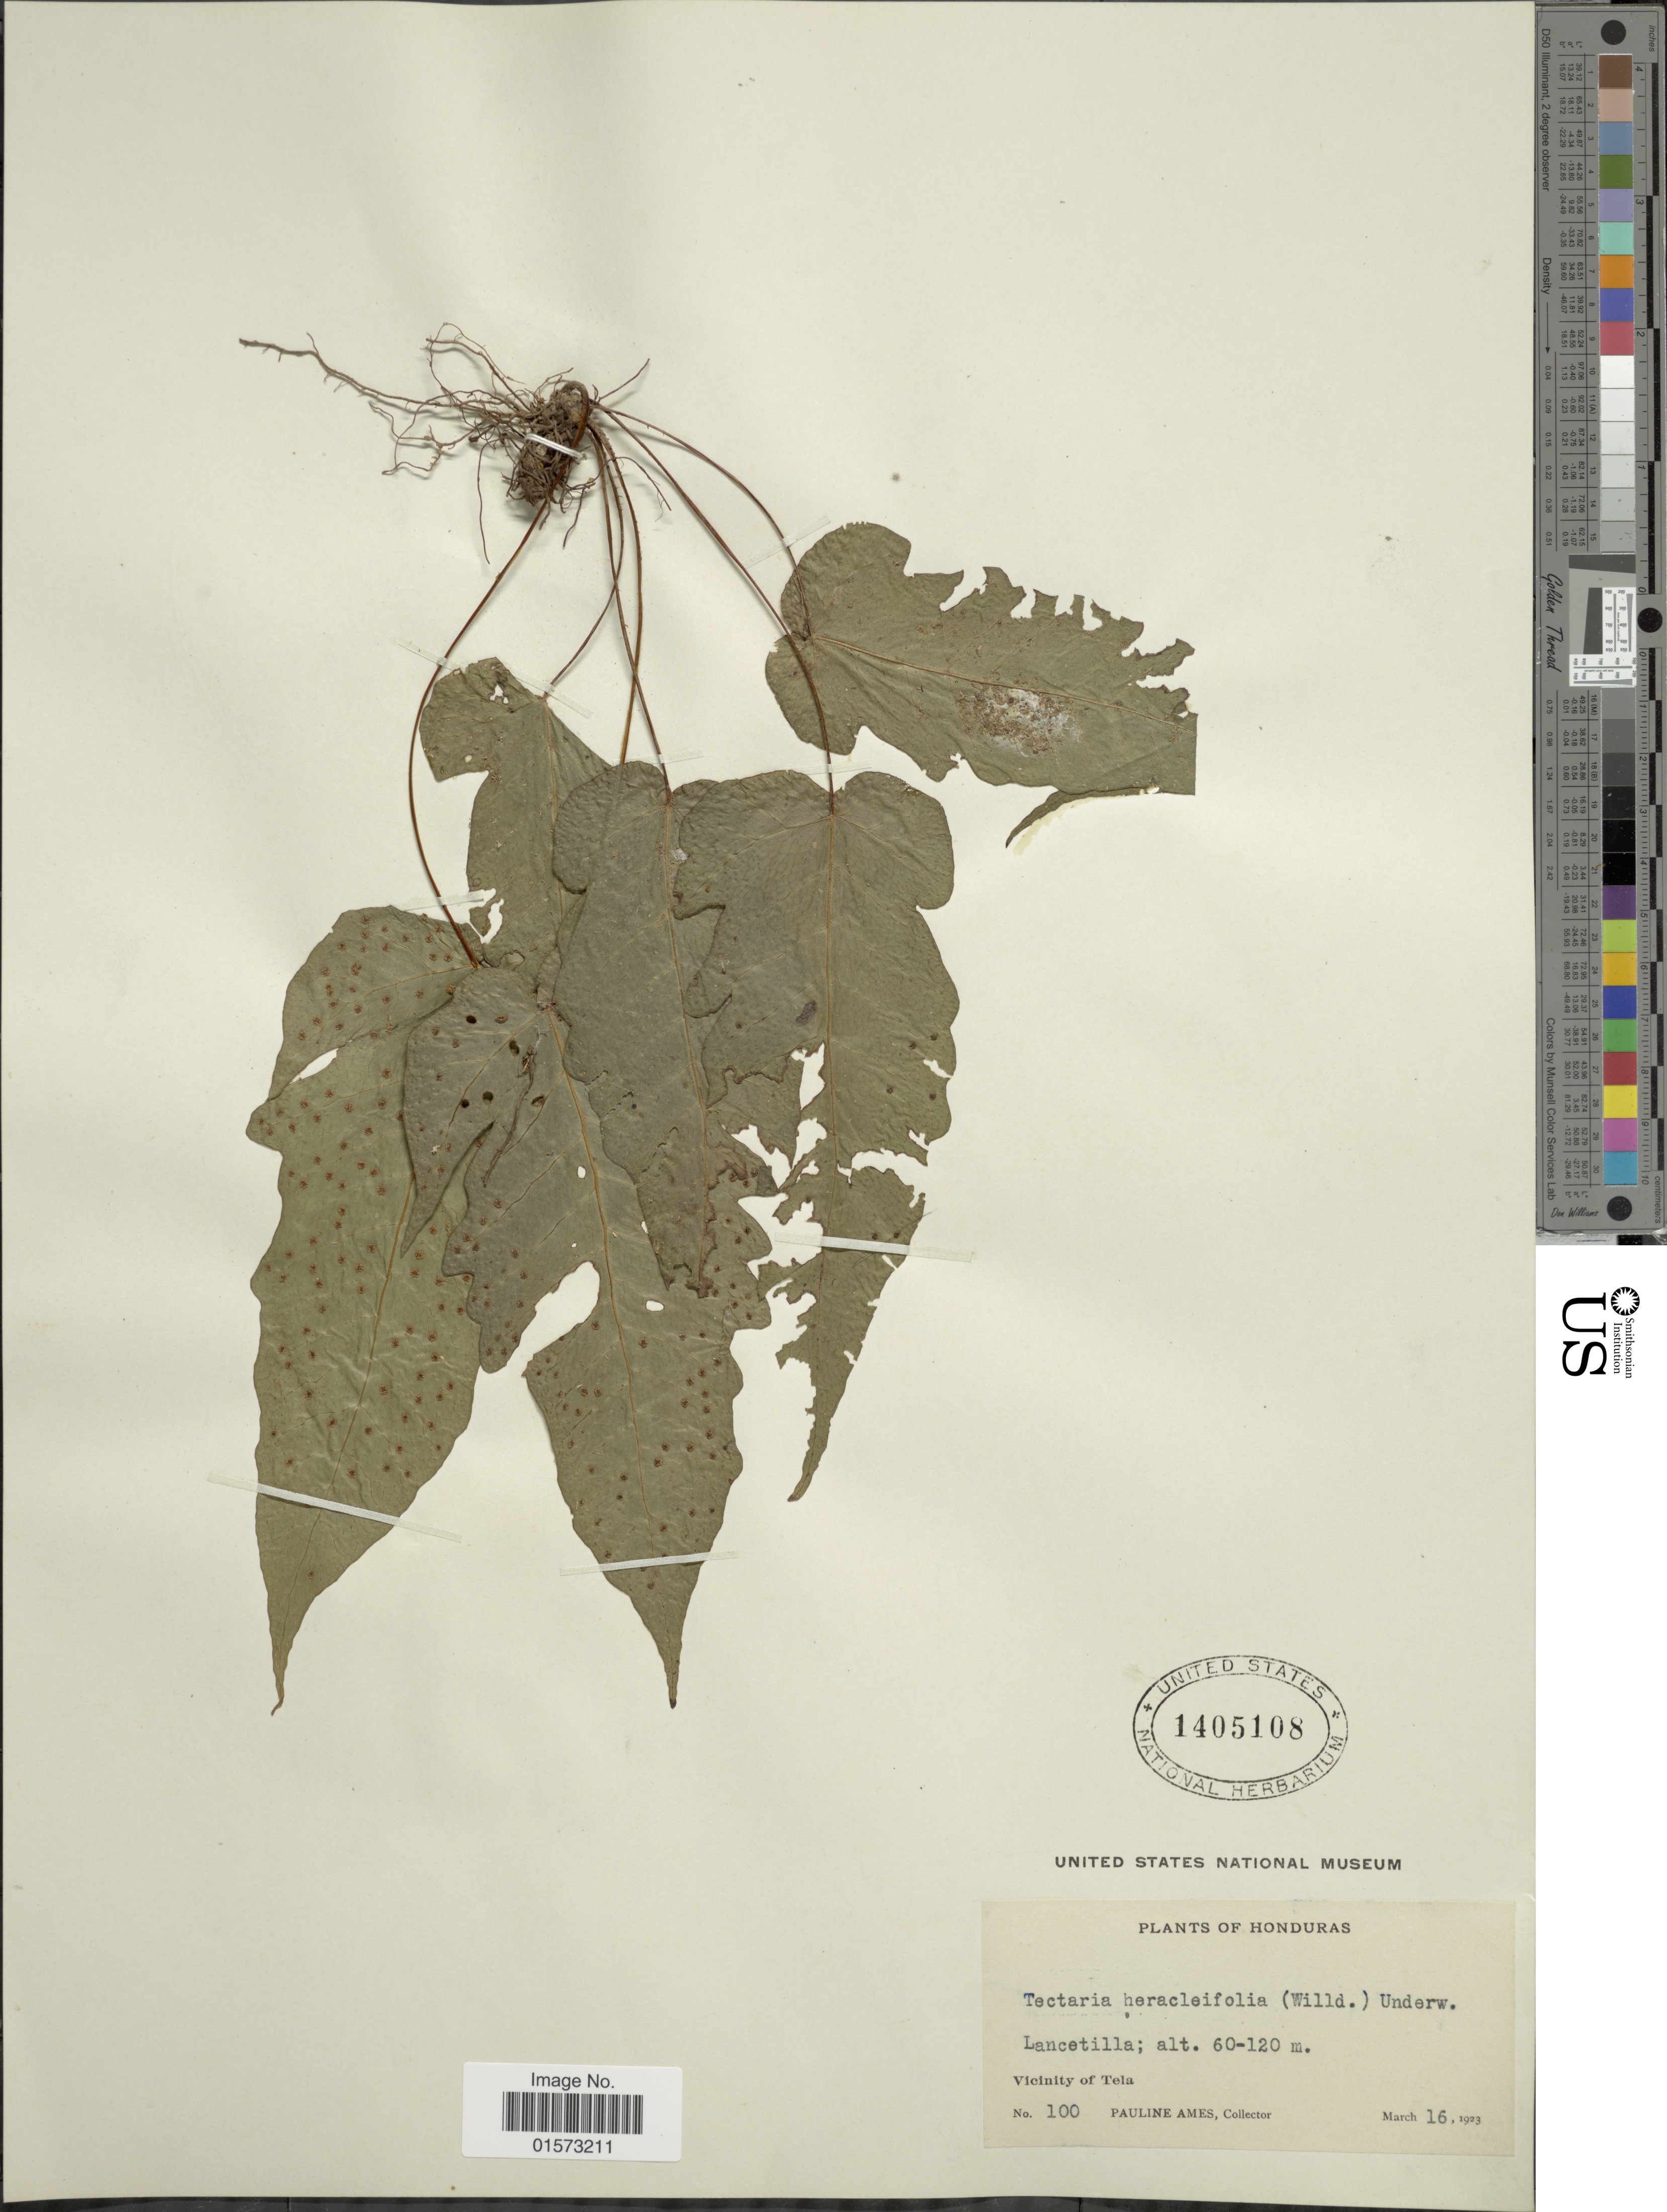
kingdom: Plantae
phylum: Tracheophyta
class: Polypodiopsida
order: Polypodiales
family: Tectariaceae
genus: Tectaria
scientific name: Tectaria heracleifolia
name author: (Willd.) Underw.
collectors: P. Ames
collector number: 100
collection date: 1923-03-16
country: Honduras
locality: Lancetilla, Vicinity of Tela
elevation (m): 60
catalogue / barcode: US 1405108